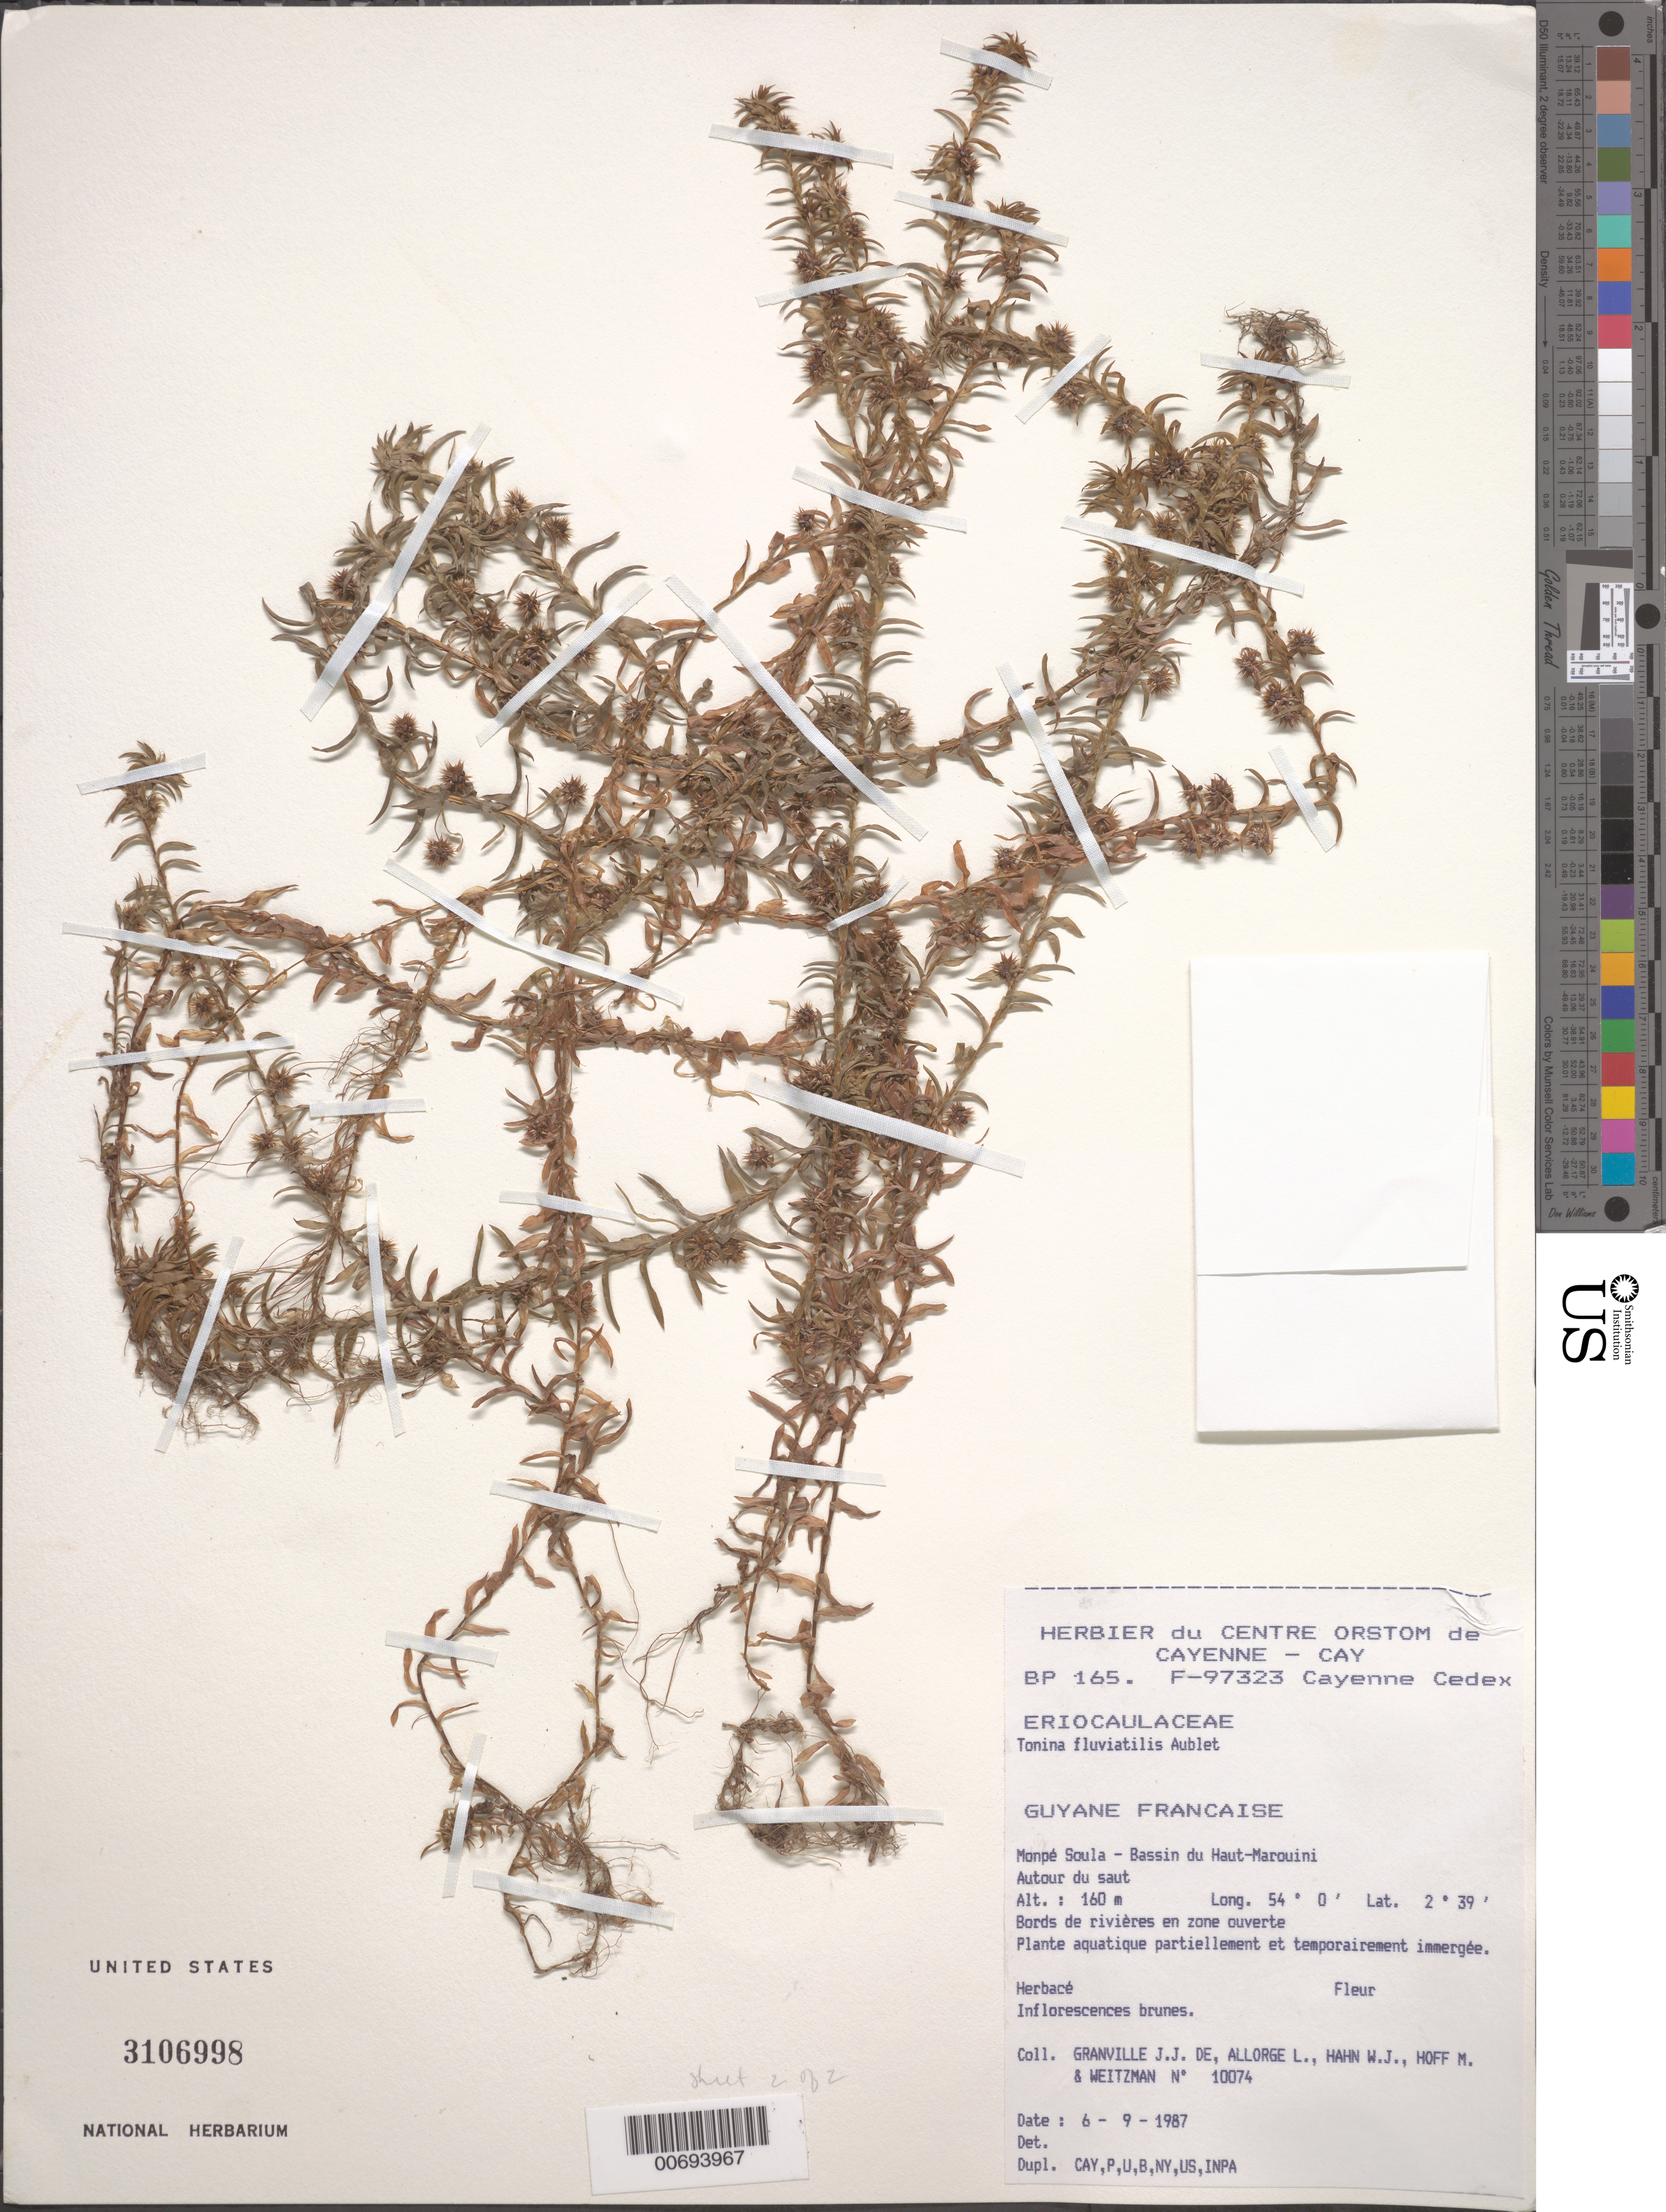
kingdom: Plantae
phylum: Tracheophyta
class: Liliopsida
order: Poales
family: Eriocaulaceae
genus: Tonina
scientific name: Tonina fluviatilis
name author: Aubl.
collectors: J.-J. de Granville, L. Allorge, W. J. Hahn, M. Hoff & Weitzman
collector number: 10074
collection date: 1987-09-06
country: French Guiana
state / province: Cayenne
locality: Guyane Francaise. Monpé Soula - Bassin du Haut-Marouini. Autour du saut.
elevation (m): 160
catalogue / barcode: US 3106998